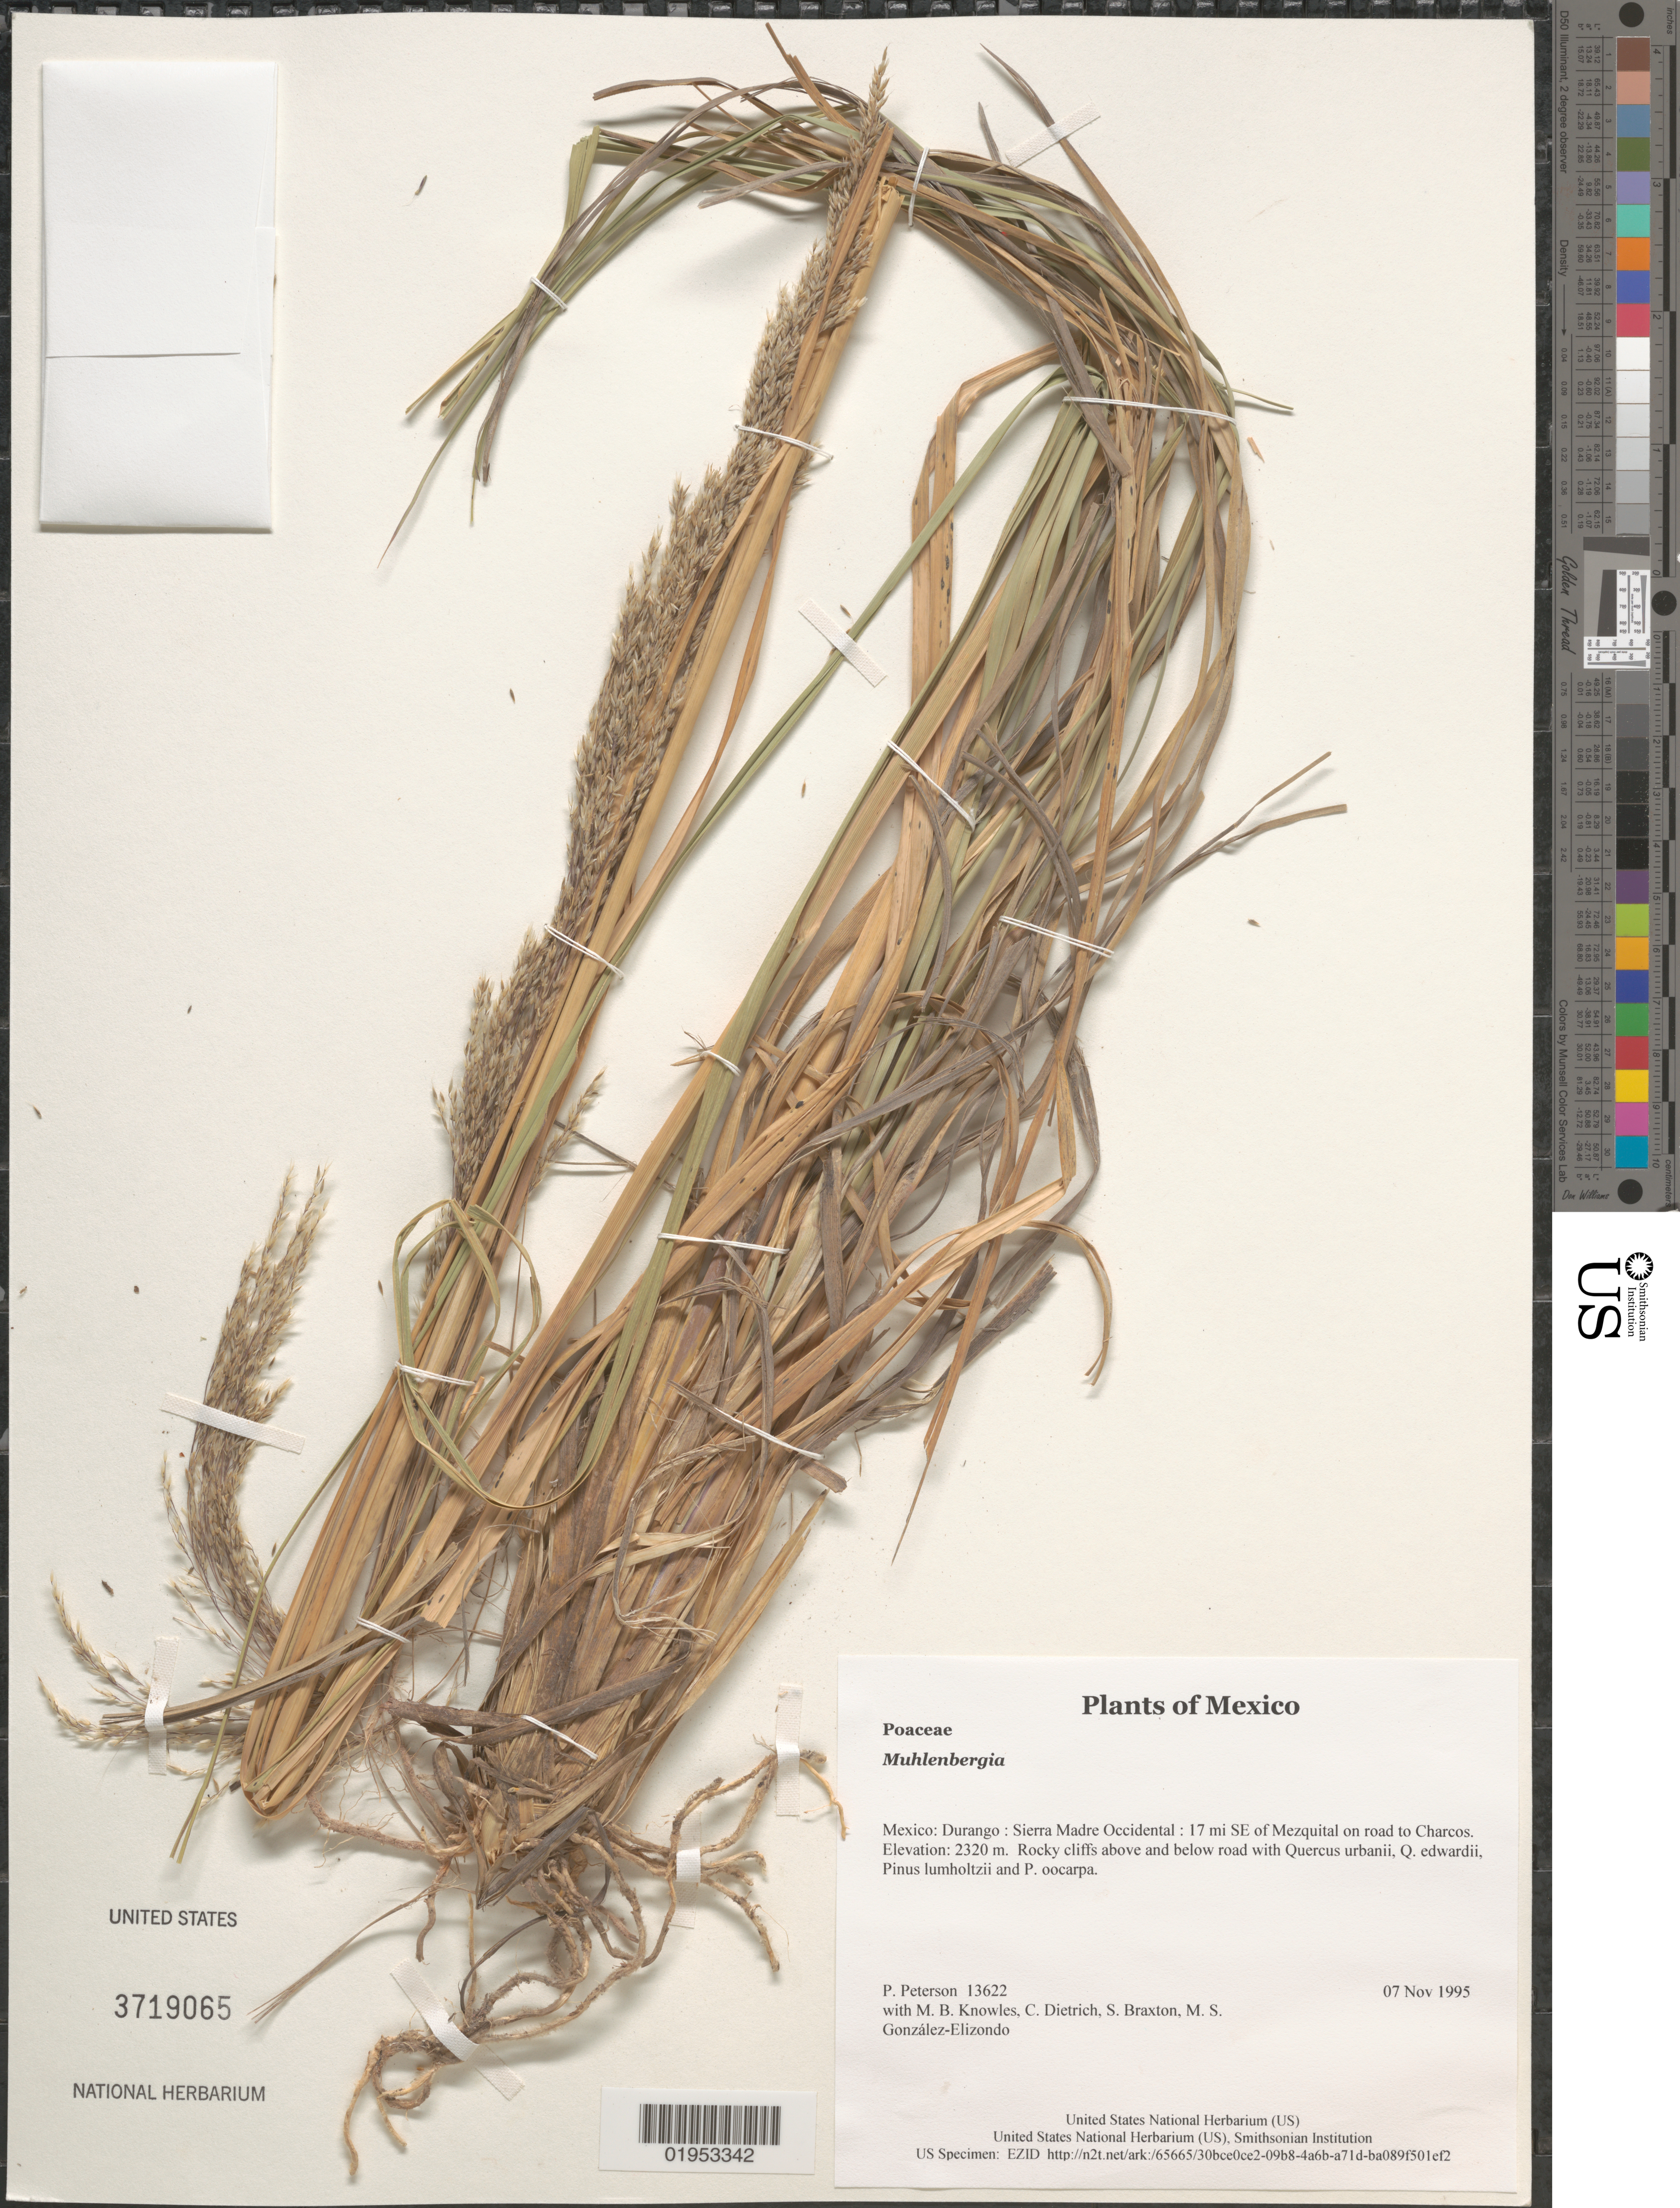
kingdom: Plantae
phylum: Tracheophyta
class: Liliopsida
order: Poales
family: Poaceae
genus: Muhlenbergia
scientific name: Muhlenbergia sp.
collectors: P. M. Peterson, M. B. Knowles, C. Dietrich, S. Braxton & M. S. González-Elizondo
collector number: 13622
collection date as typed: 07 Nov 1995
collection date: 1995-11-07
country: Mexico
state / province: Durango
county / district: Sierra Madre Occidental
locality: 17 mi SE of Mezquital on road to Charcos.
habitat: Rocky cliffs above and below road with Quercus urbanii, Q. edwardii, Pinus lumholtzii and P. oocarpa.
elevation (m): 2320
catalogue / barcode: US 3719065